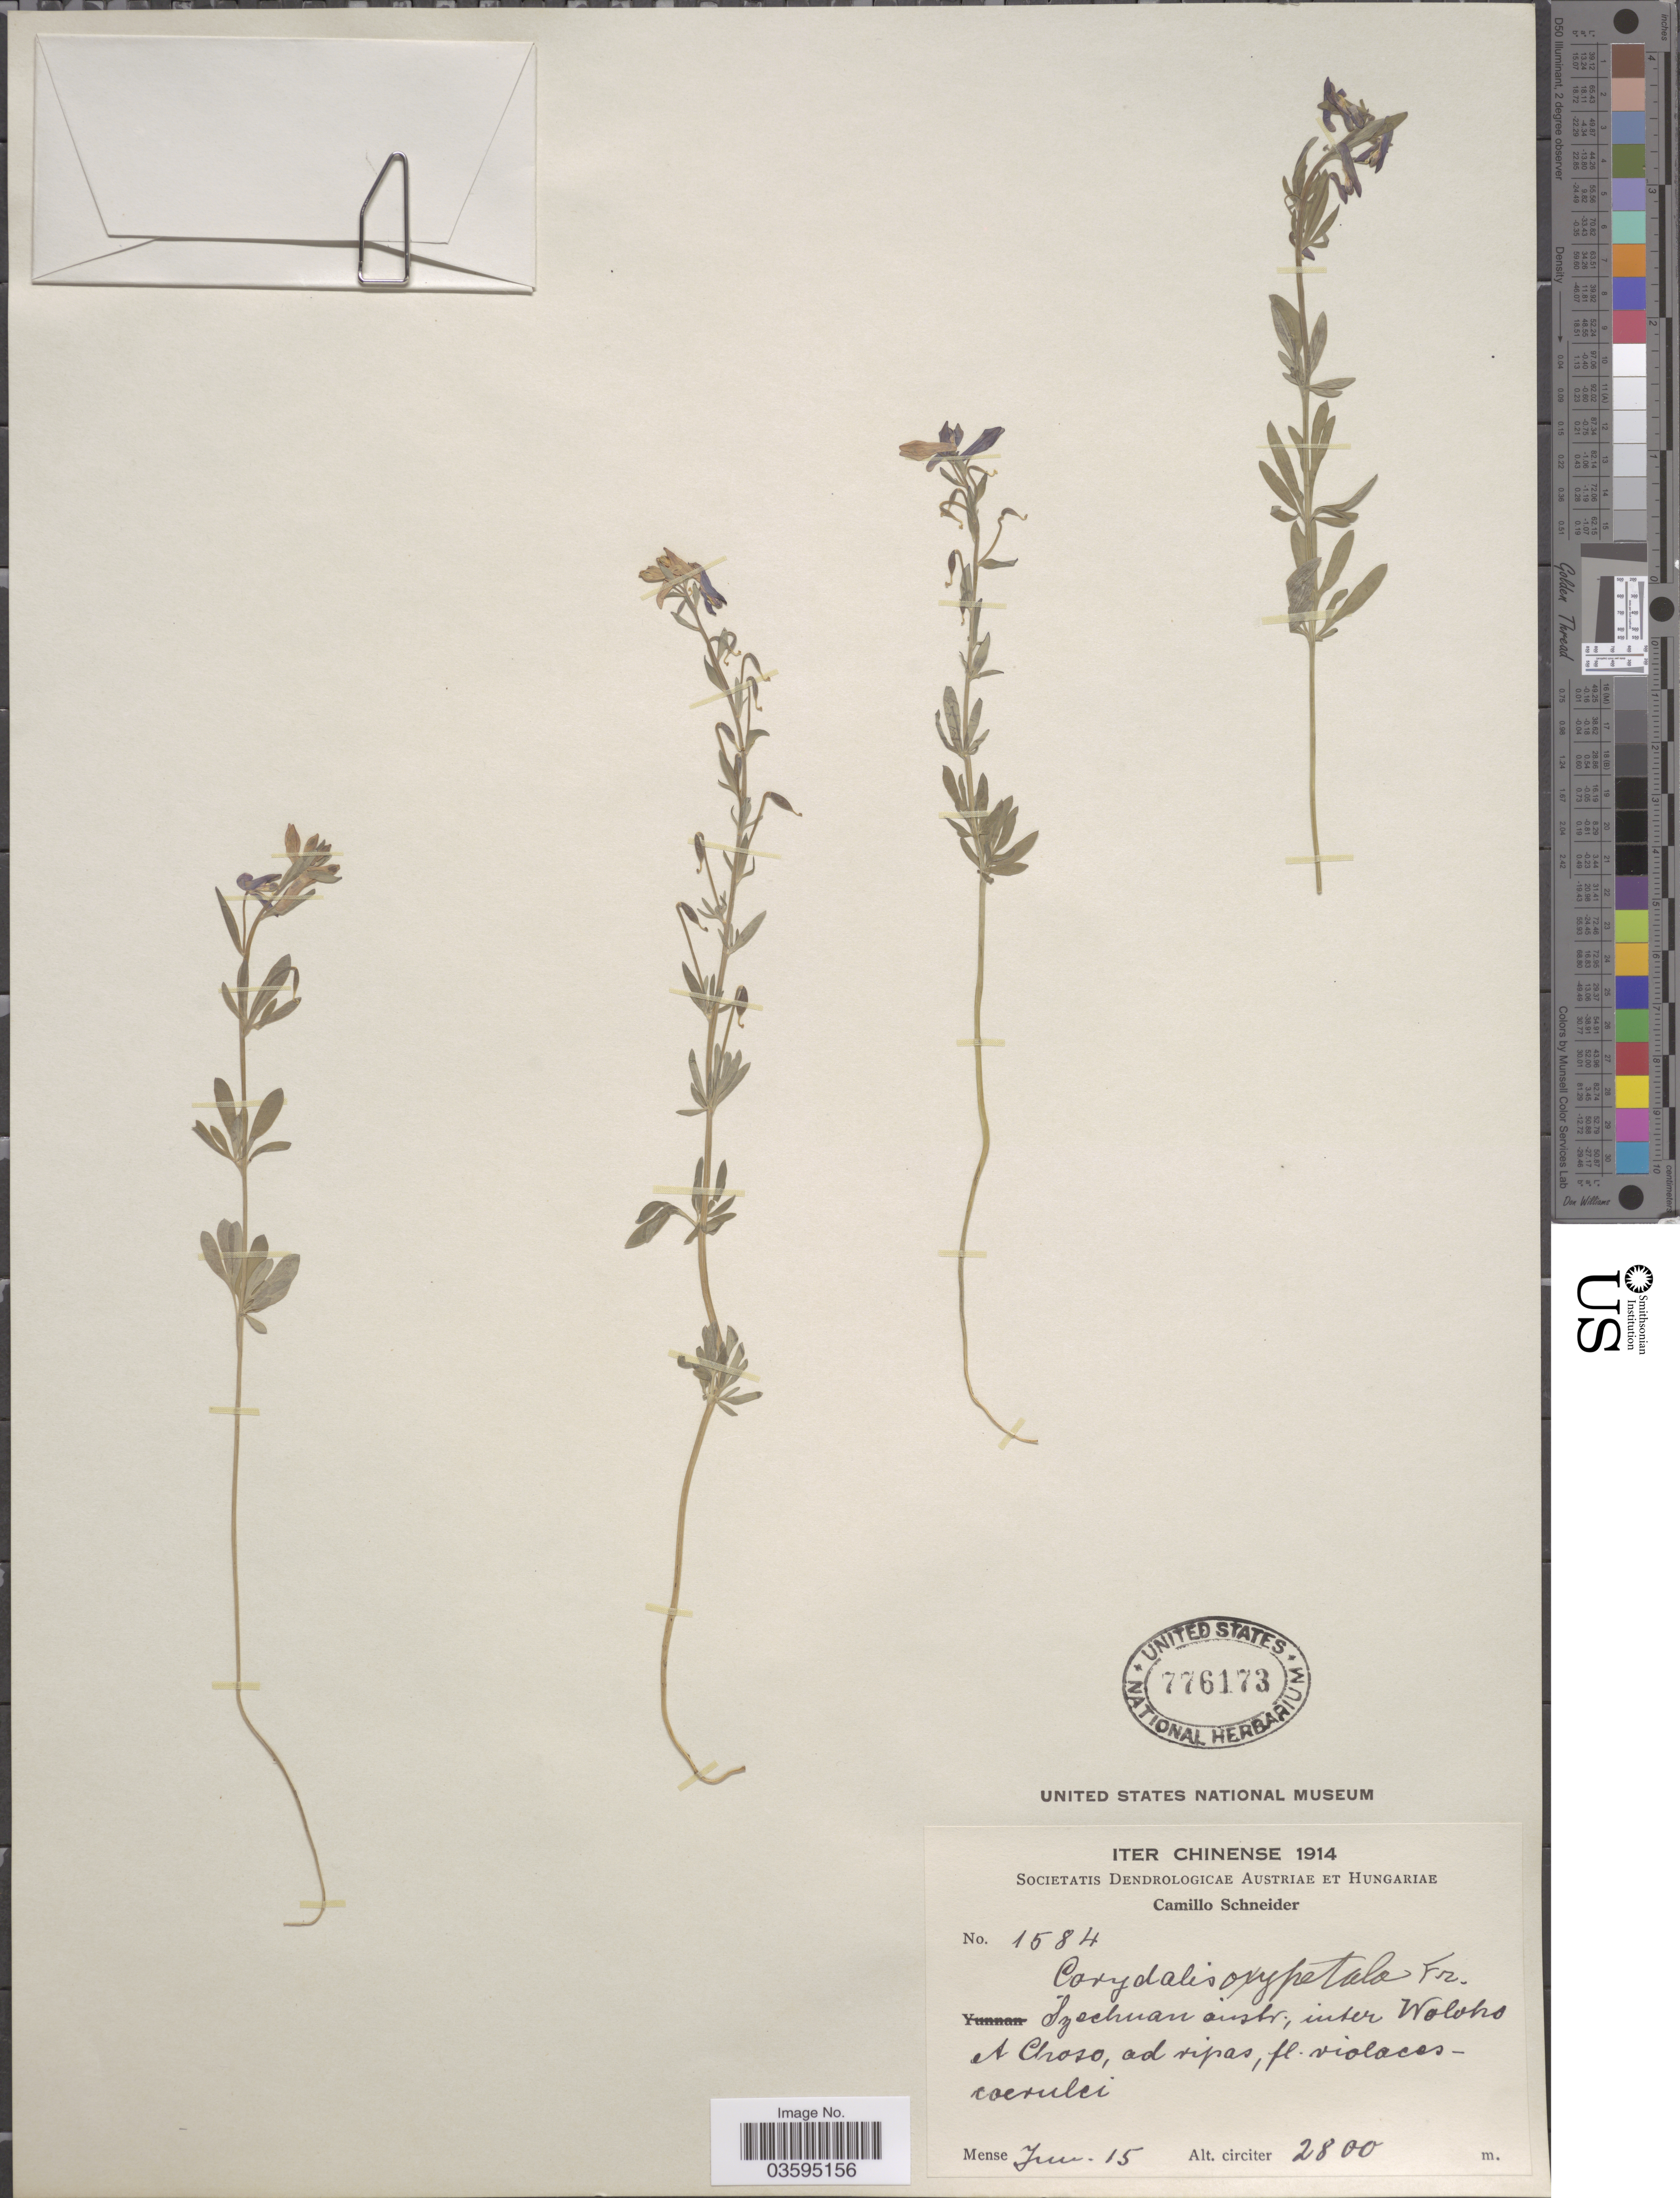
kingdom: Plantae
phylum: Tracheophyta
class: Magnoliopsida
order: Ranunculales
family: Papaveraceae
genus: Corydalis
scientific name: Corydalis oxypetala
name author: Franch.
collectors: C. K. Schneider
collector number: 1584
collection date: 1914-06-15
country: China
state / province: Sichuan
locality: Szechuan austr., inter Woloho et Choso.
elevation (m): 2800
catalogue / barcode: US 776173